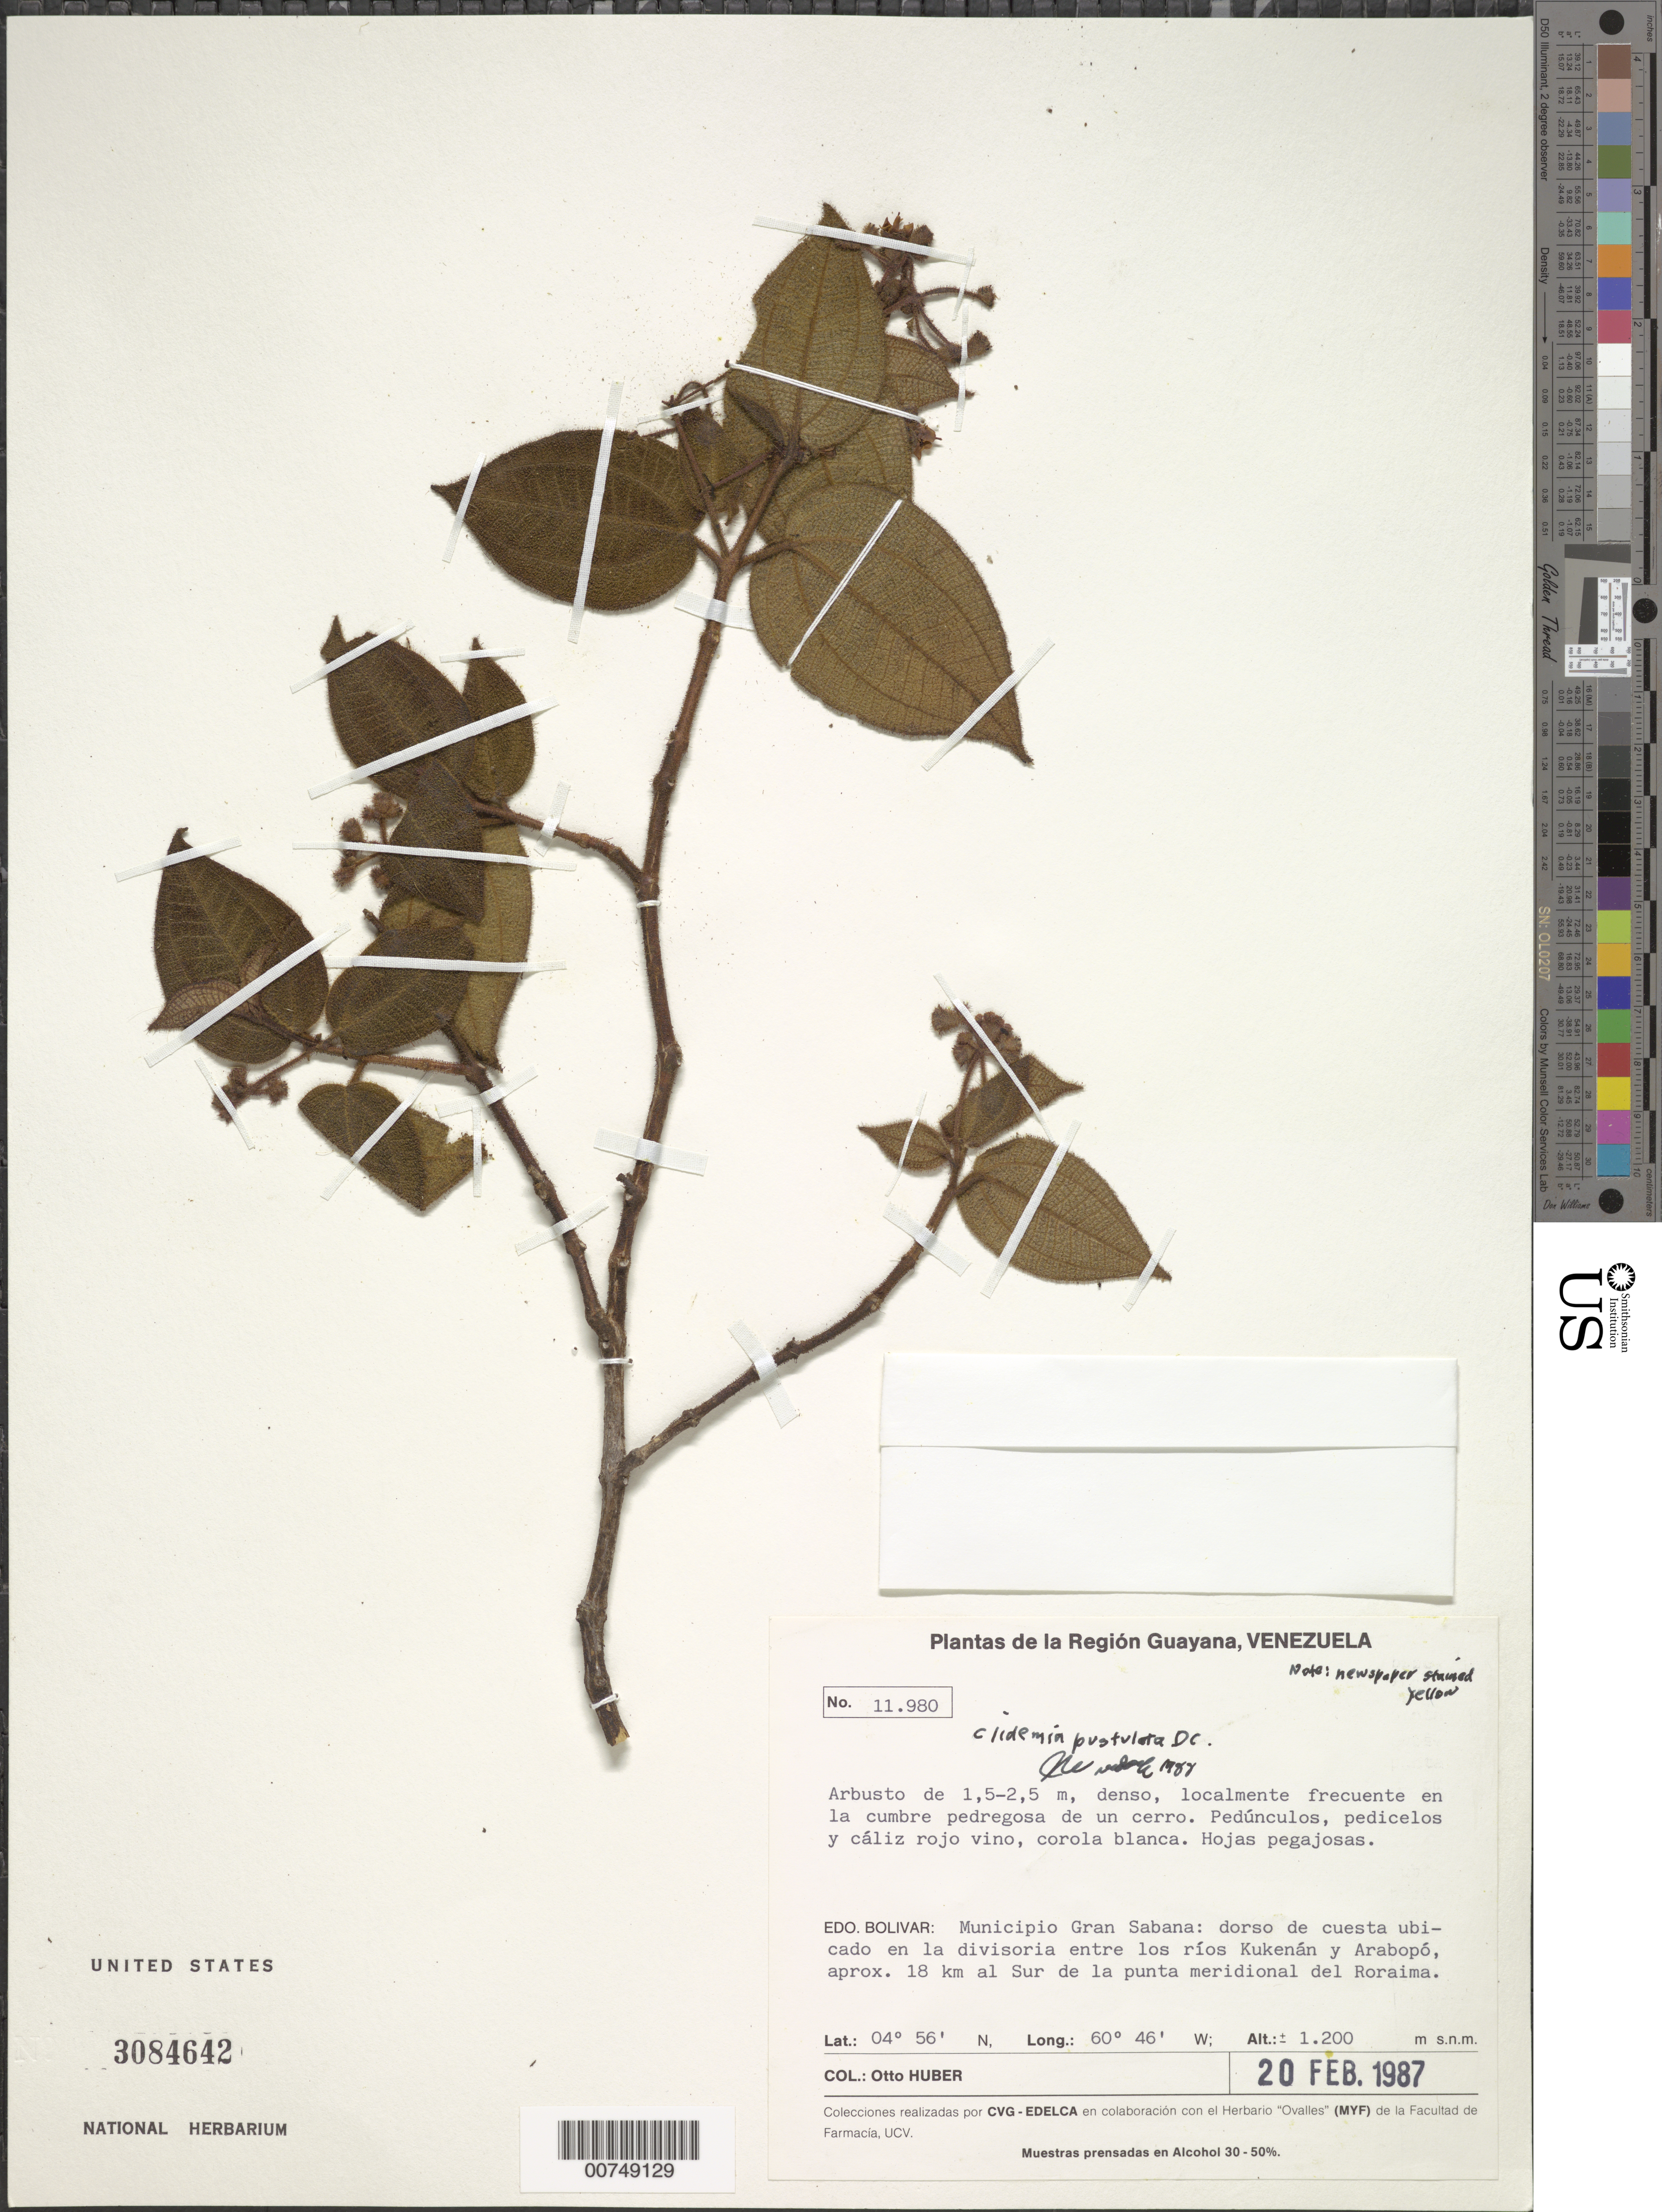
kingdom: Plantae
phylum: Tracheophyta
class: Magnoliopsida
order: Myrtales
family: Melastomataceae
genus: Clidemia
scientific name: Clidemia pustulata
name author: DC.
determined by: Wurdack, John J., (US), US (UNITED STATES)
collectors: O. Huber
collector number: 11980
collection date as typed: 20-Feb-87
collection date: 1987-02-20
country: Venezuela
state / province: Bolívar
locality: Mun. Gran Sabana, entre los ríos Kukenan y Arabopo, aprox 18 km Sur de la punta meridional del Roraima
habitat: Dorso de cuest ubicado; en la cumbre pedregosa de un cerro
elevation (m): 1200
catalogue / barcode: US 3084642